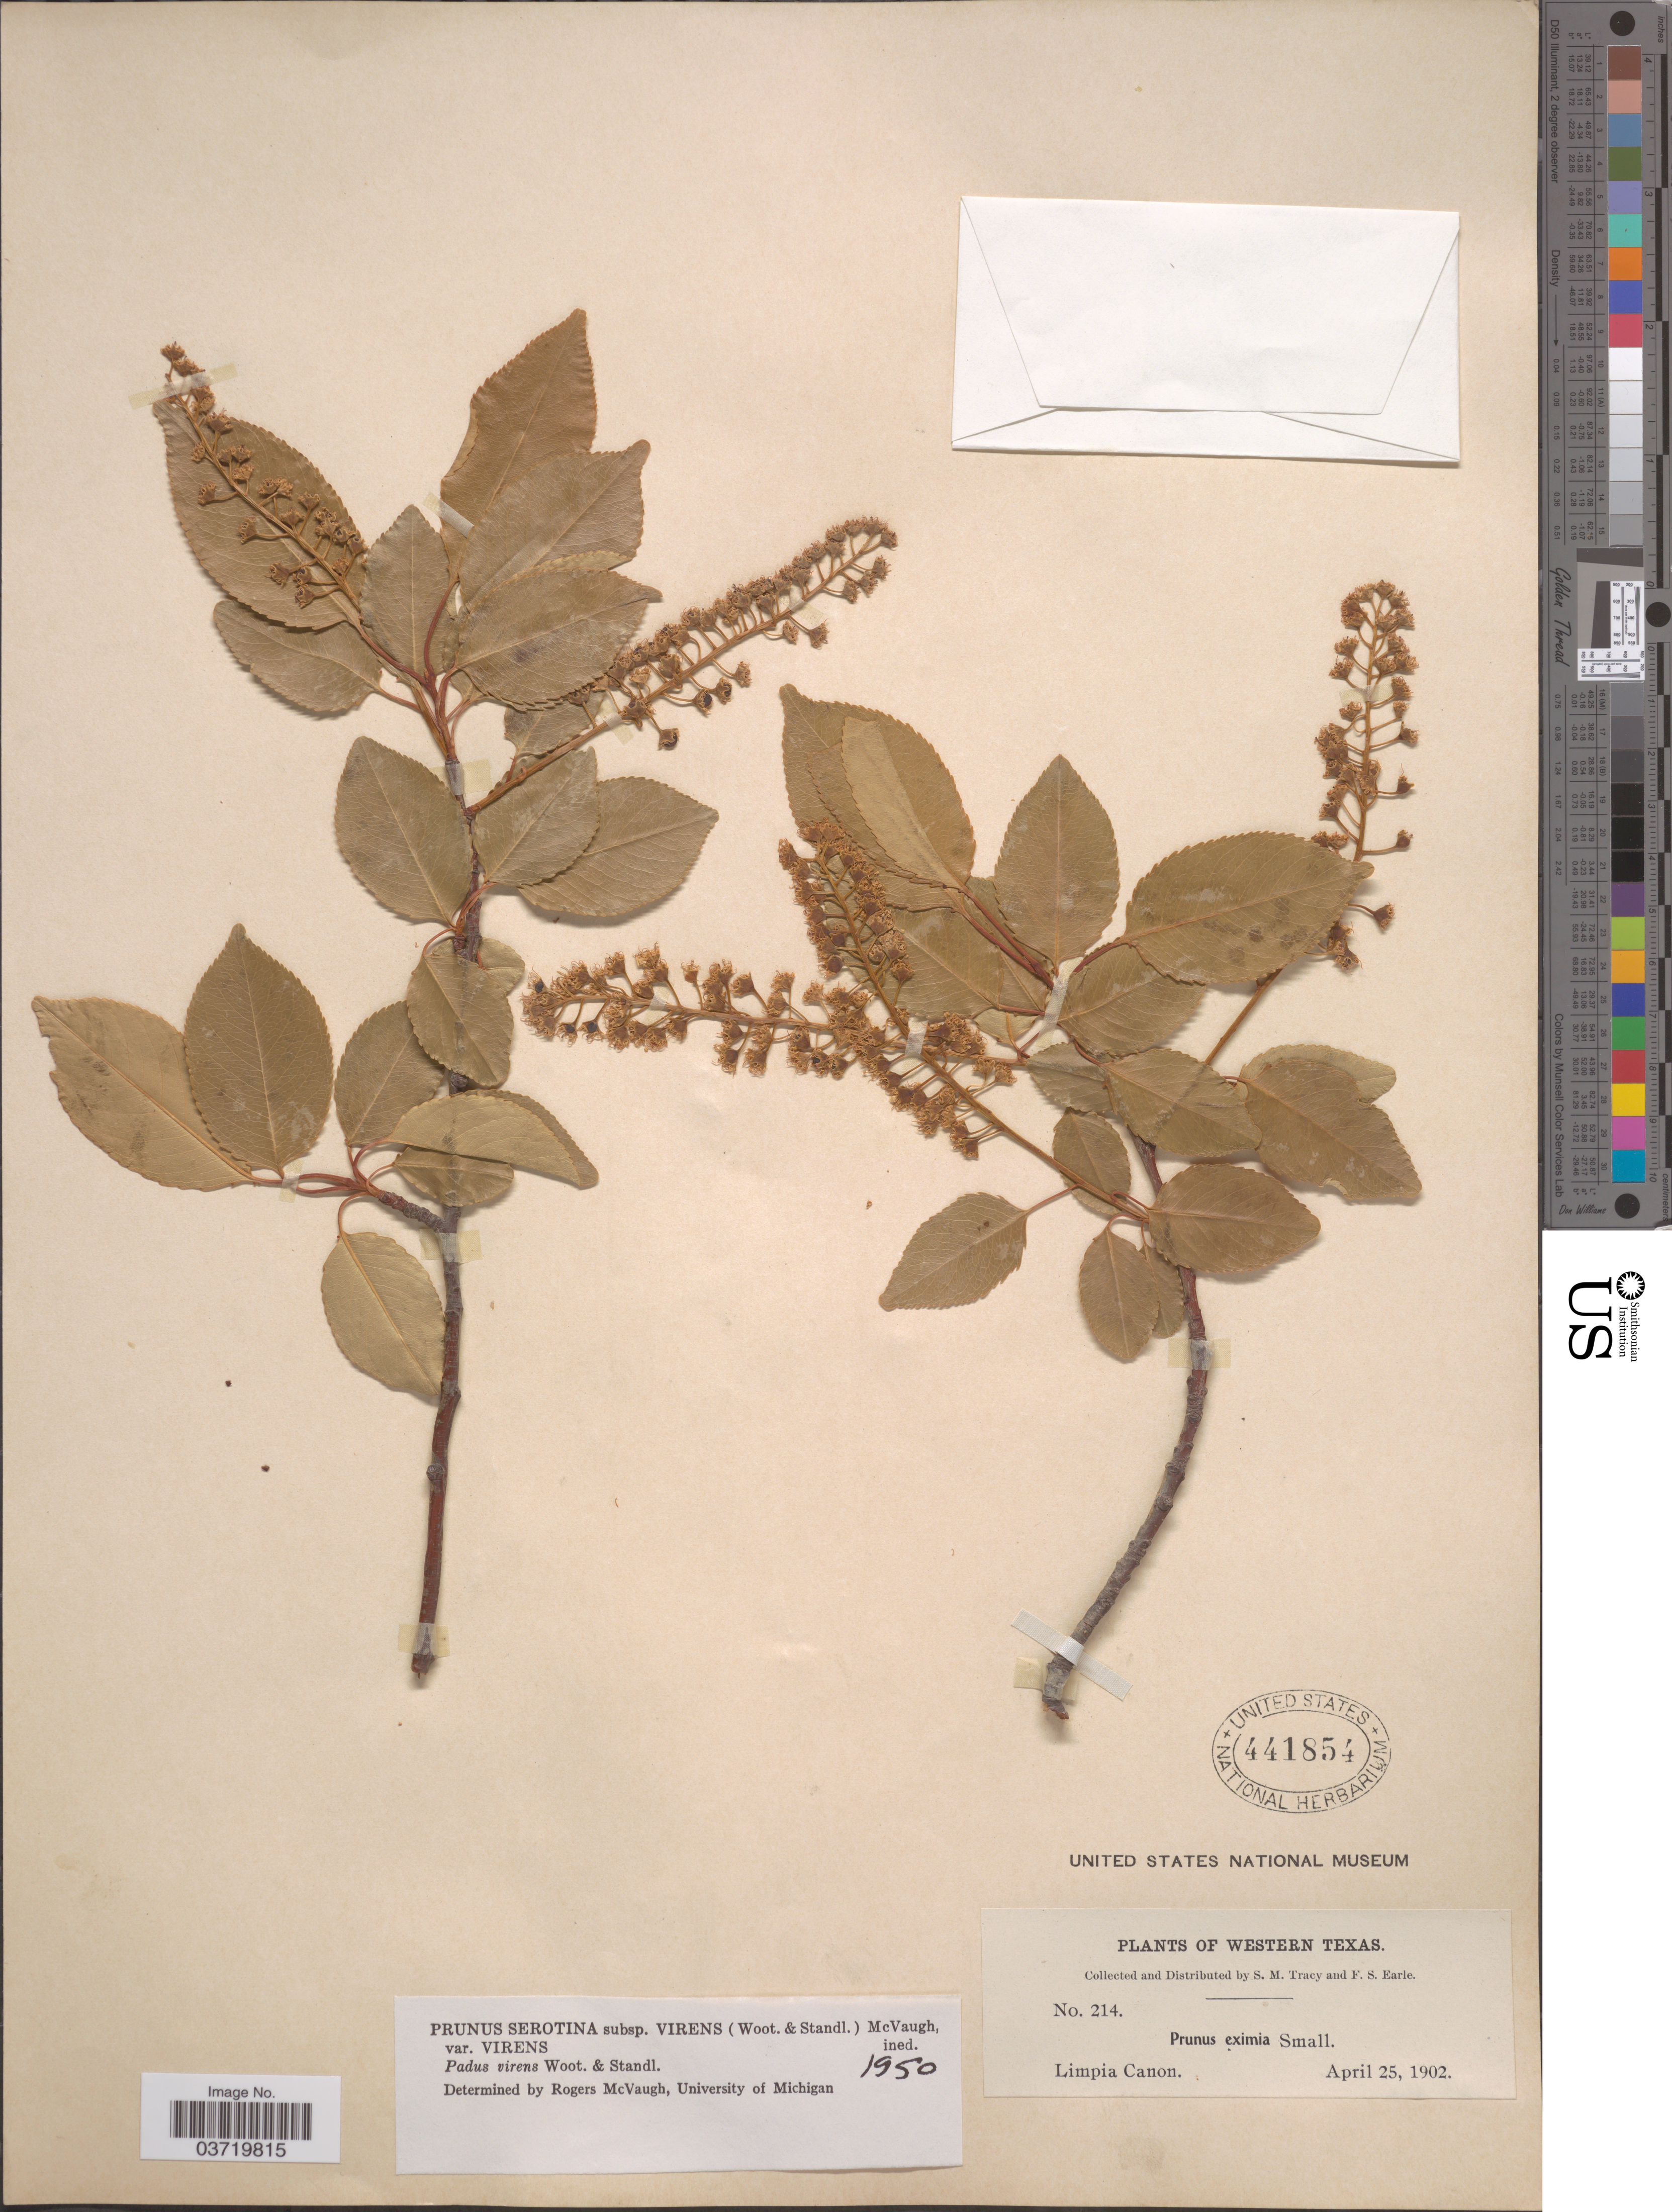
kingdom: Plantae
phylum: Tracheophyta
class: Magnoliopsida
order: Rosales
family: Rosaceae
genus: Prunus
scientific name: Prunus serotina var. rufula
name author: (Wooton & Standl.) McVaugh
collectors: S. M. Tracy & F. S. Earle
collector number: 214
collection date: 1902-04-25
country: United States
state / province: Texas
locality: Western Texas. Limpia Canon.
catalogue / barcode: US 441854